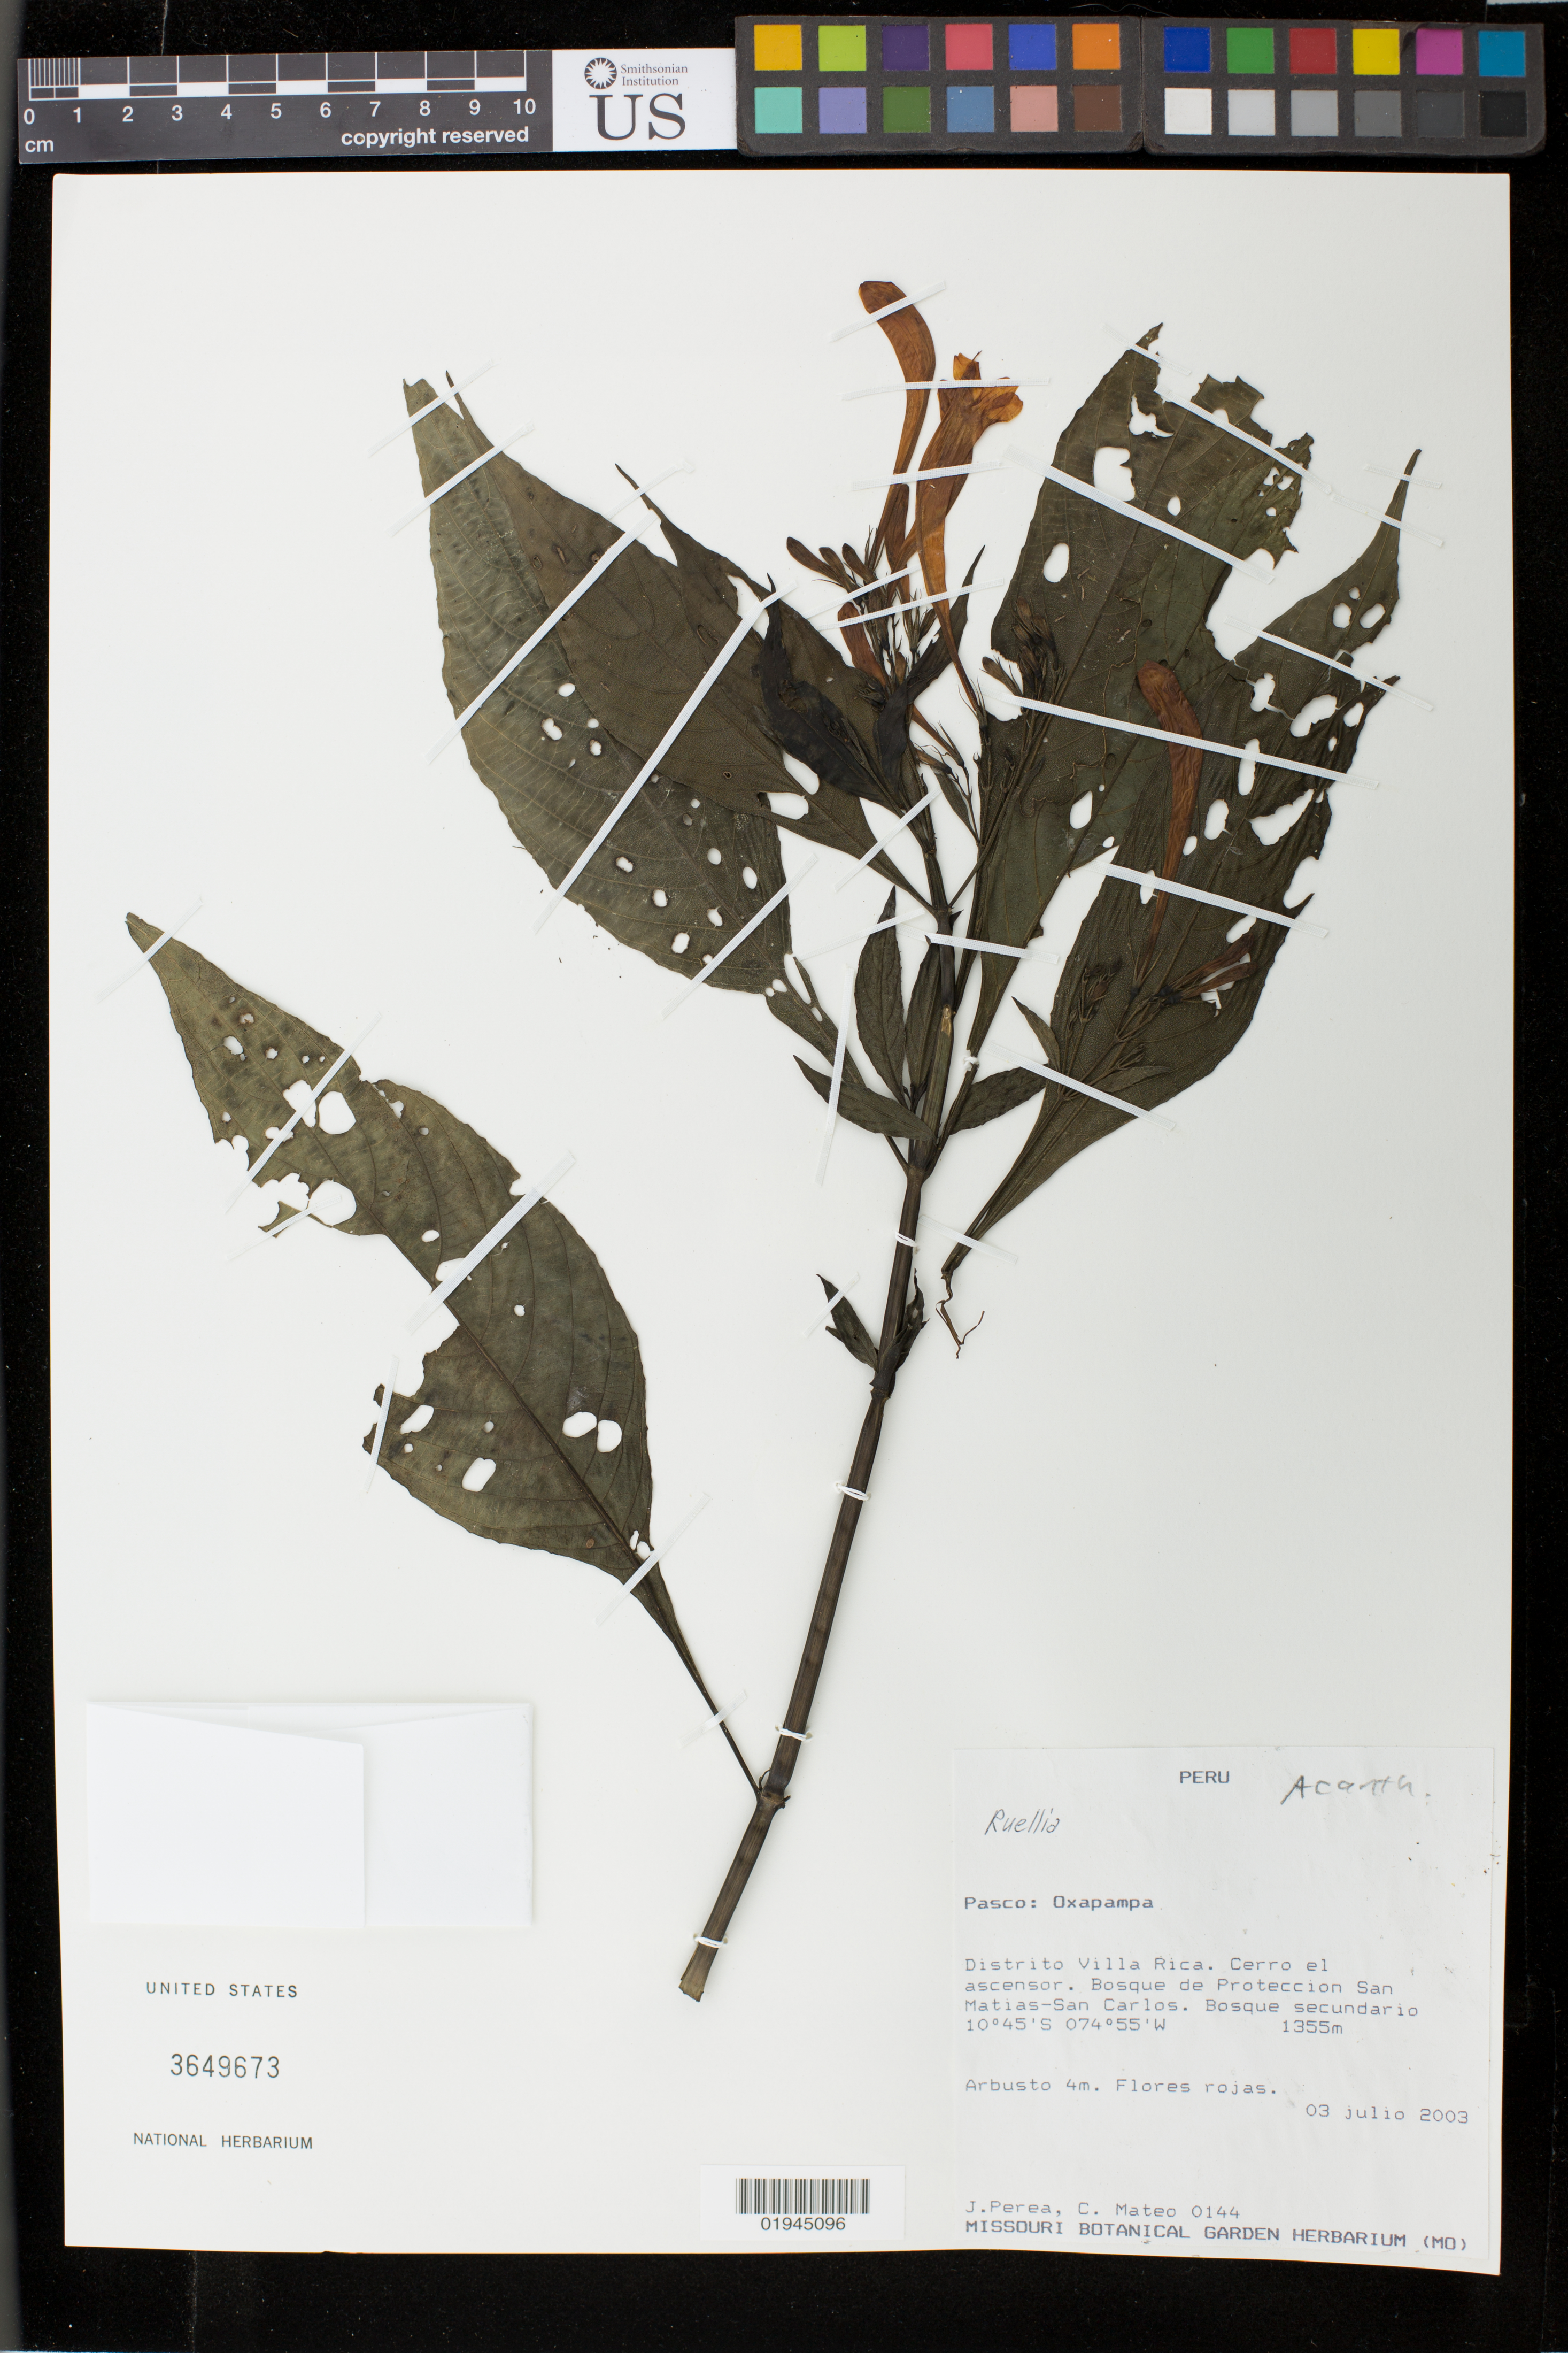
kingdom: Plantae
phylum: Tracheophyta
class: Magnoliopsida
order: Lamiales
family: Acanthaceae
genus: Ruellia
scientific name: Ruellia sp.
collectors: J. Perea & C. Mateo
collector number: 144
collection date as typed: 03 Jul 2003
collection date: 2003-07-03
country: Peru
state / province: Pasco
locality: Pasco: Oxapampa. Distrito Villa Rica. Cerro el ascensor. Bosque de Proteccion San Matias-San Carlos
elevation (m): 1355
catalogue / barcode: US 3649673